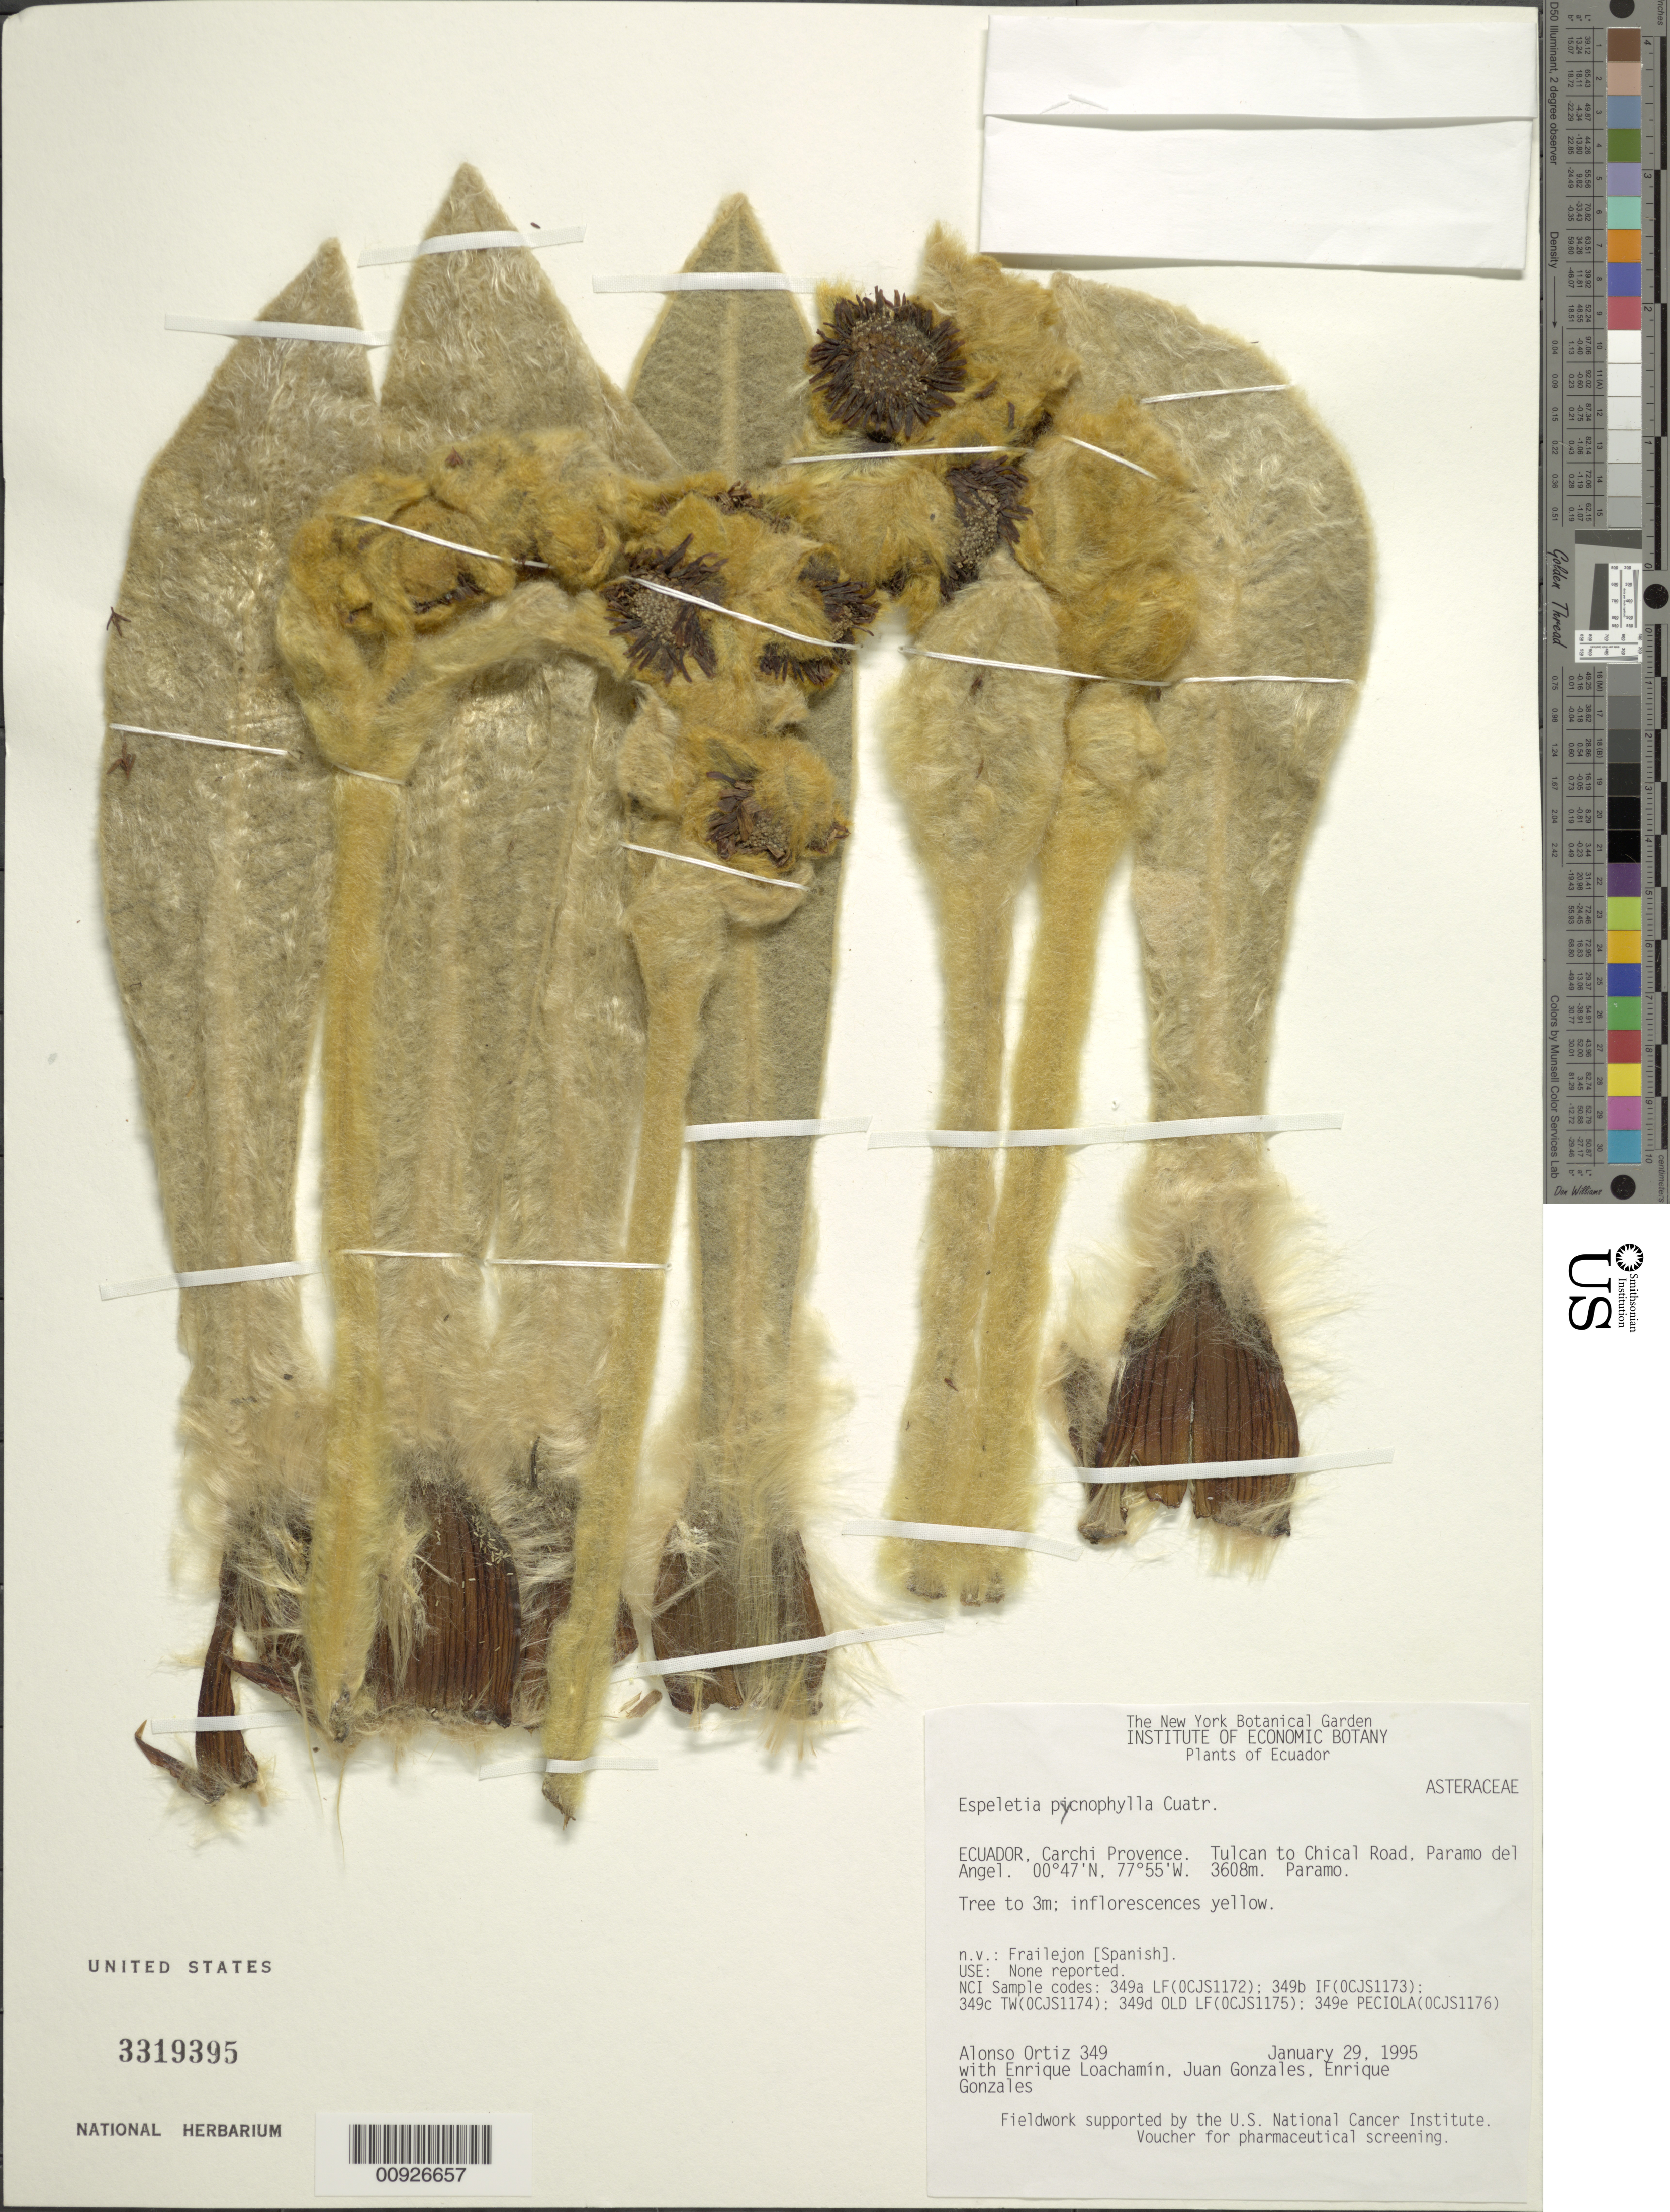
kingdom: Plantae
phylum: Tracheophyta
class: Magnoliopsida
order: Asterales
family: Asteraceae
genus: Espeletia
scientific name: Espeletia pycnophylla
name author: Cuatrec.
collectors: A. Ortiz, E. Loachamin, J. Gonzales & E. Gonzales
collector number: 349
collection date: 1995-01-29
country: Ecuador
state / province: Carchi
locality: Páramo del Ángel. Tulcan to Chical Road. .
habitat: Páramo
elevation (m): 3608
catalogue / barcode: US 3319395